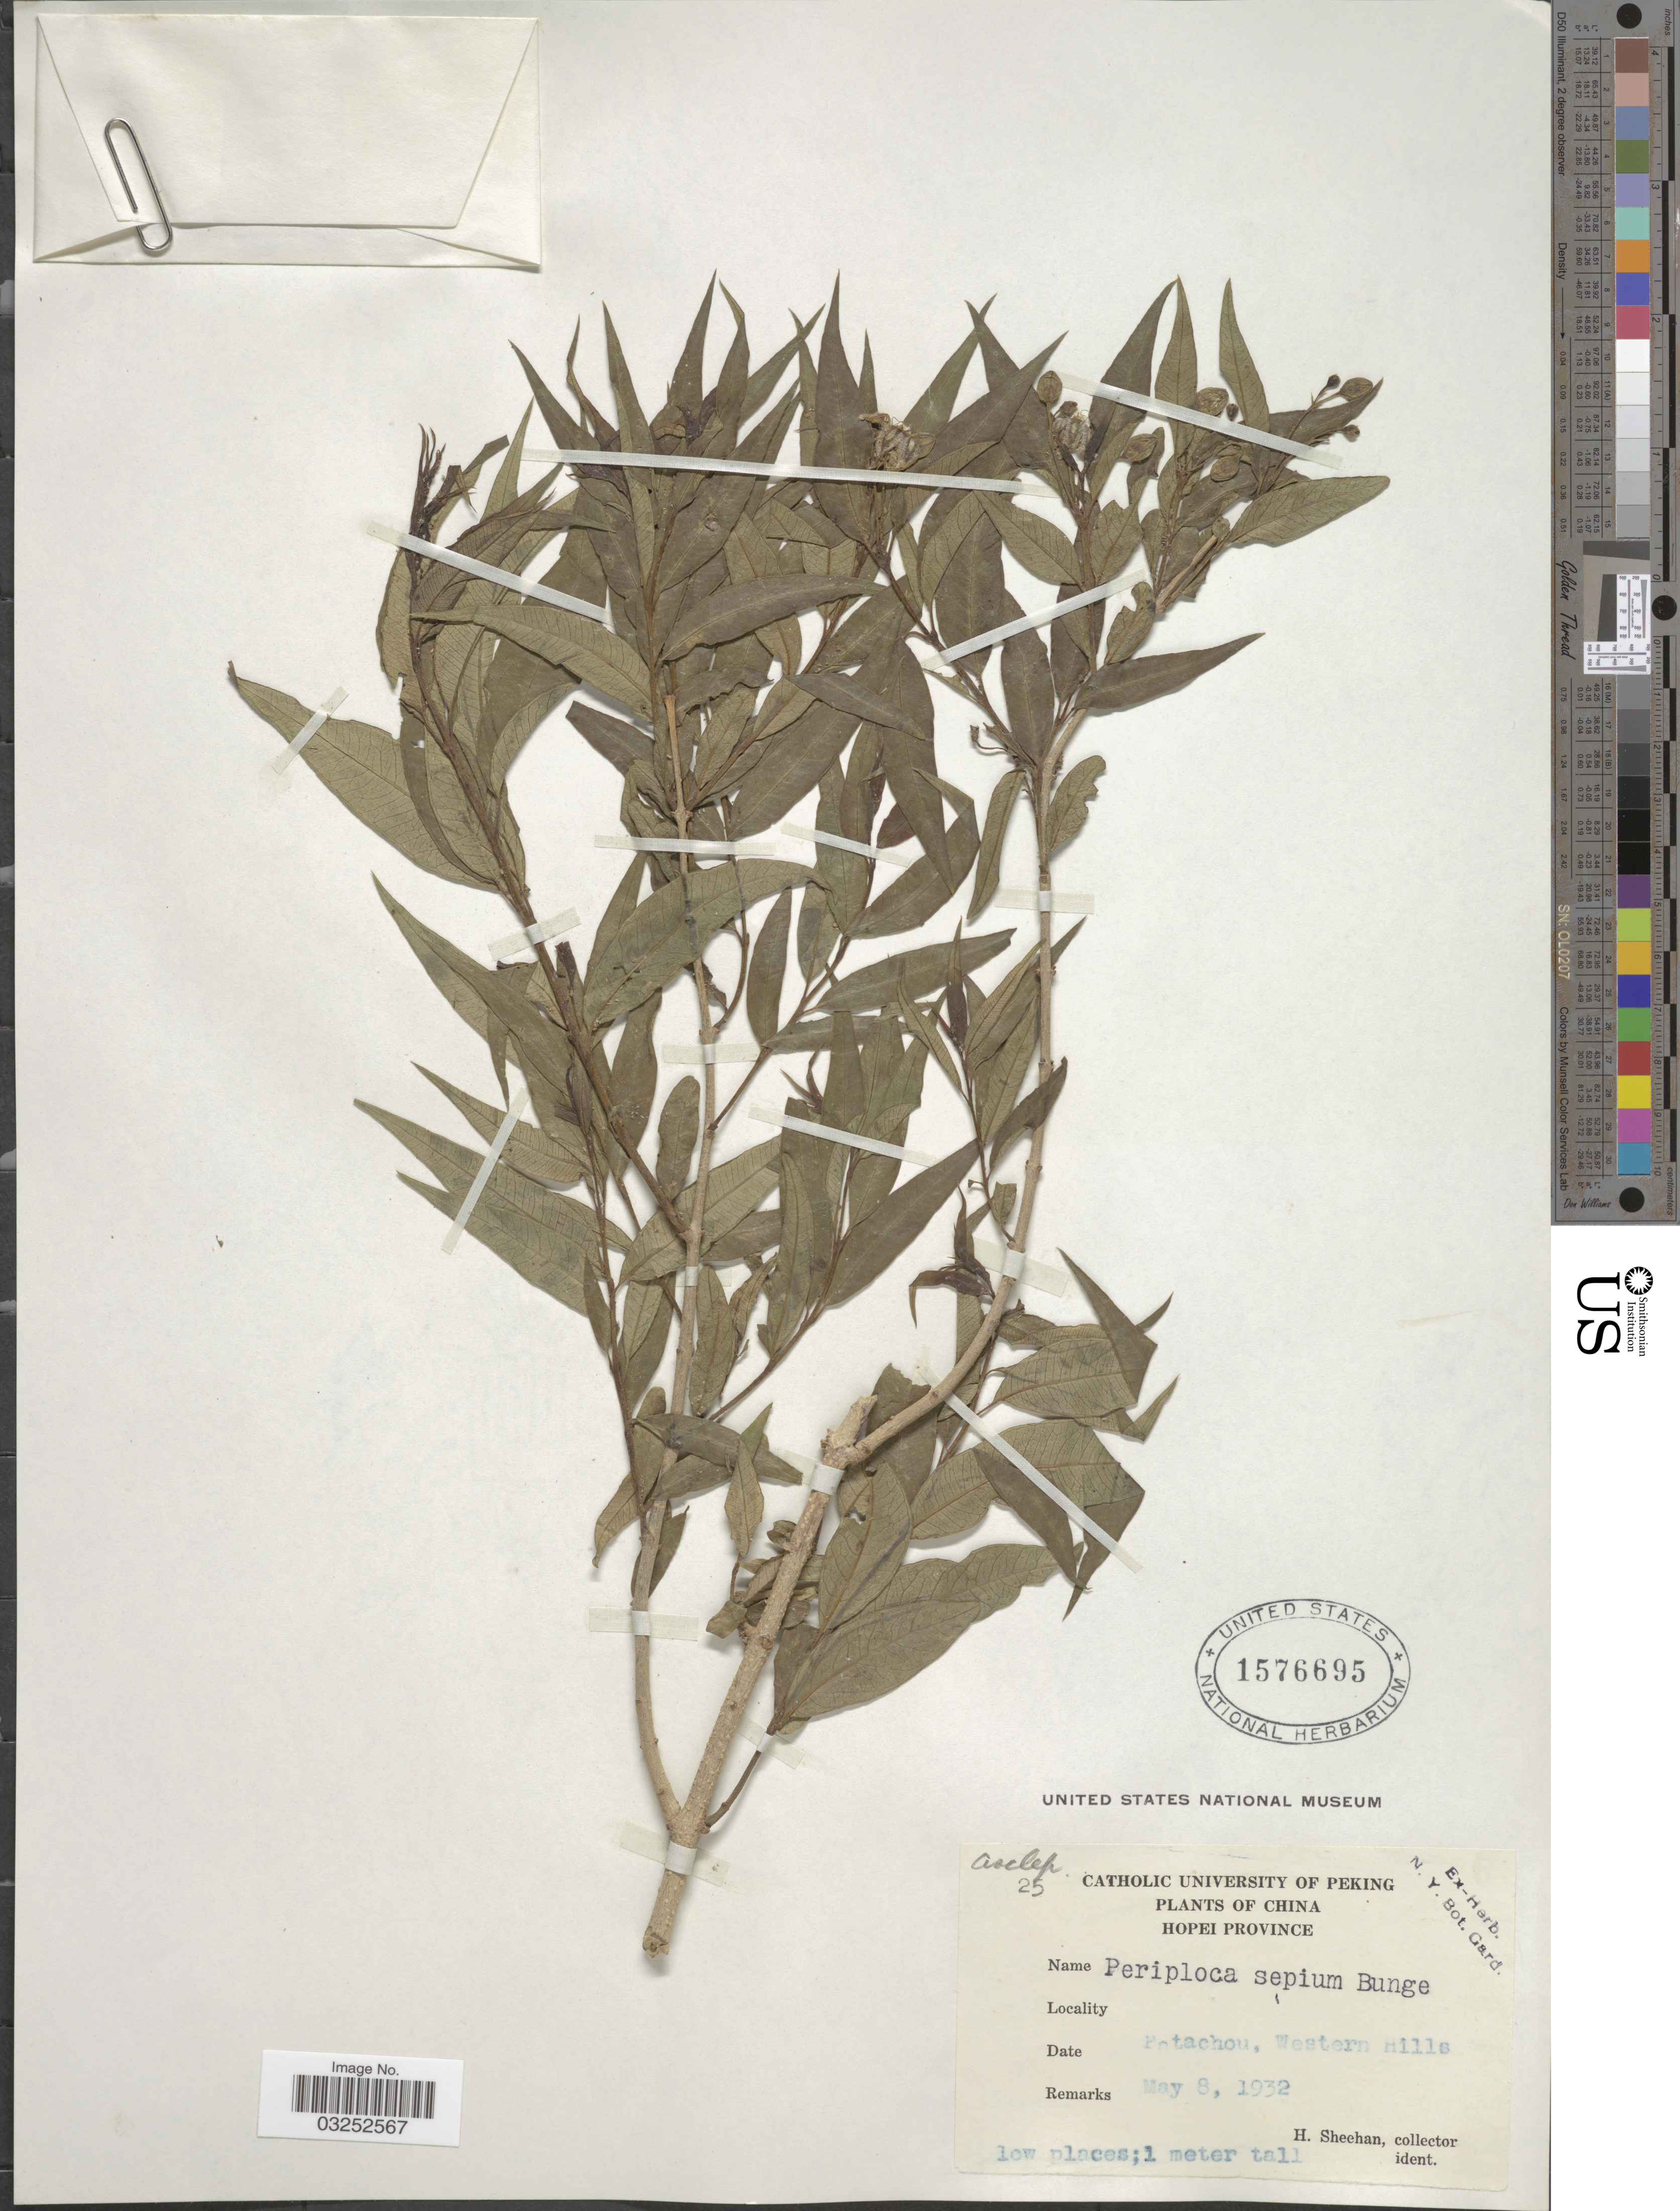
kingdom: Plantae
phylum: Tracheophyta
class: Magnoliopsida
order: Gentianales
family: Apocynaceae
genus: Periploca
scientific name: Periploca sepium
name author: Bunge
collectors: H. Sheehan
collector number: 25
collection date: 1932-05-08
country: China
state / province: Hebei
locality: Hopei Province. Petachou [interpreted], Western Hills.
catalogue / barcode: US 1576695